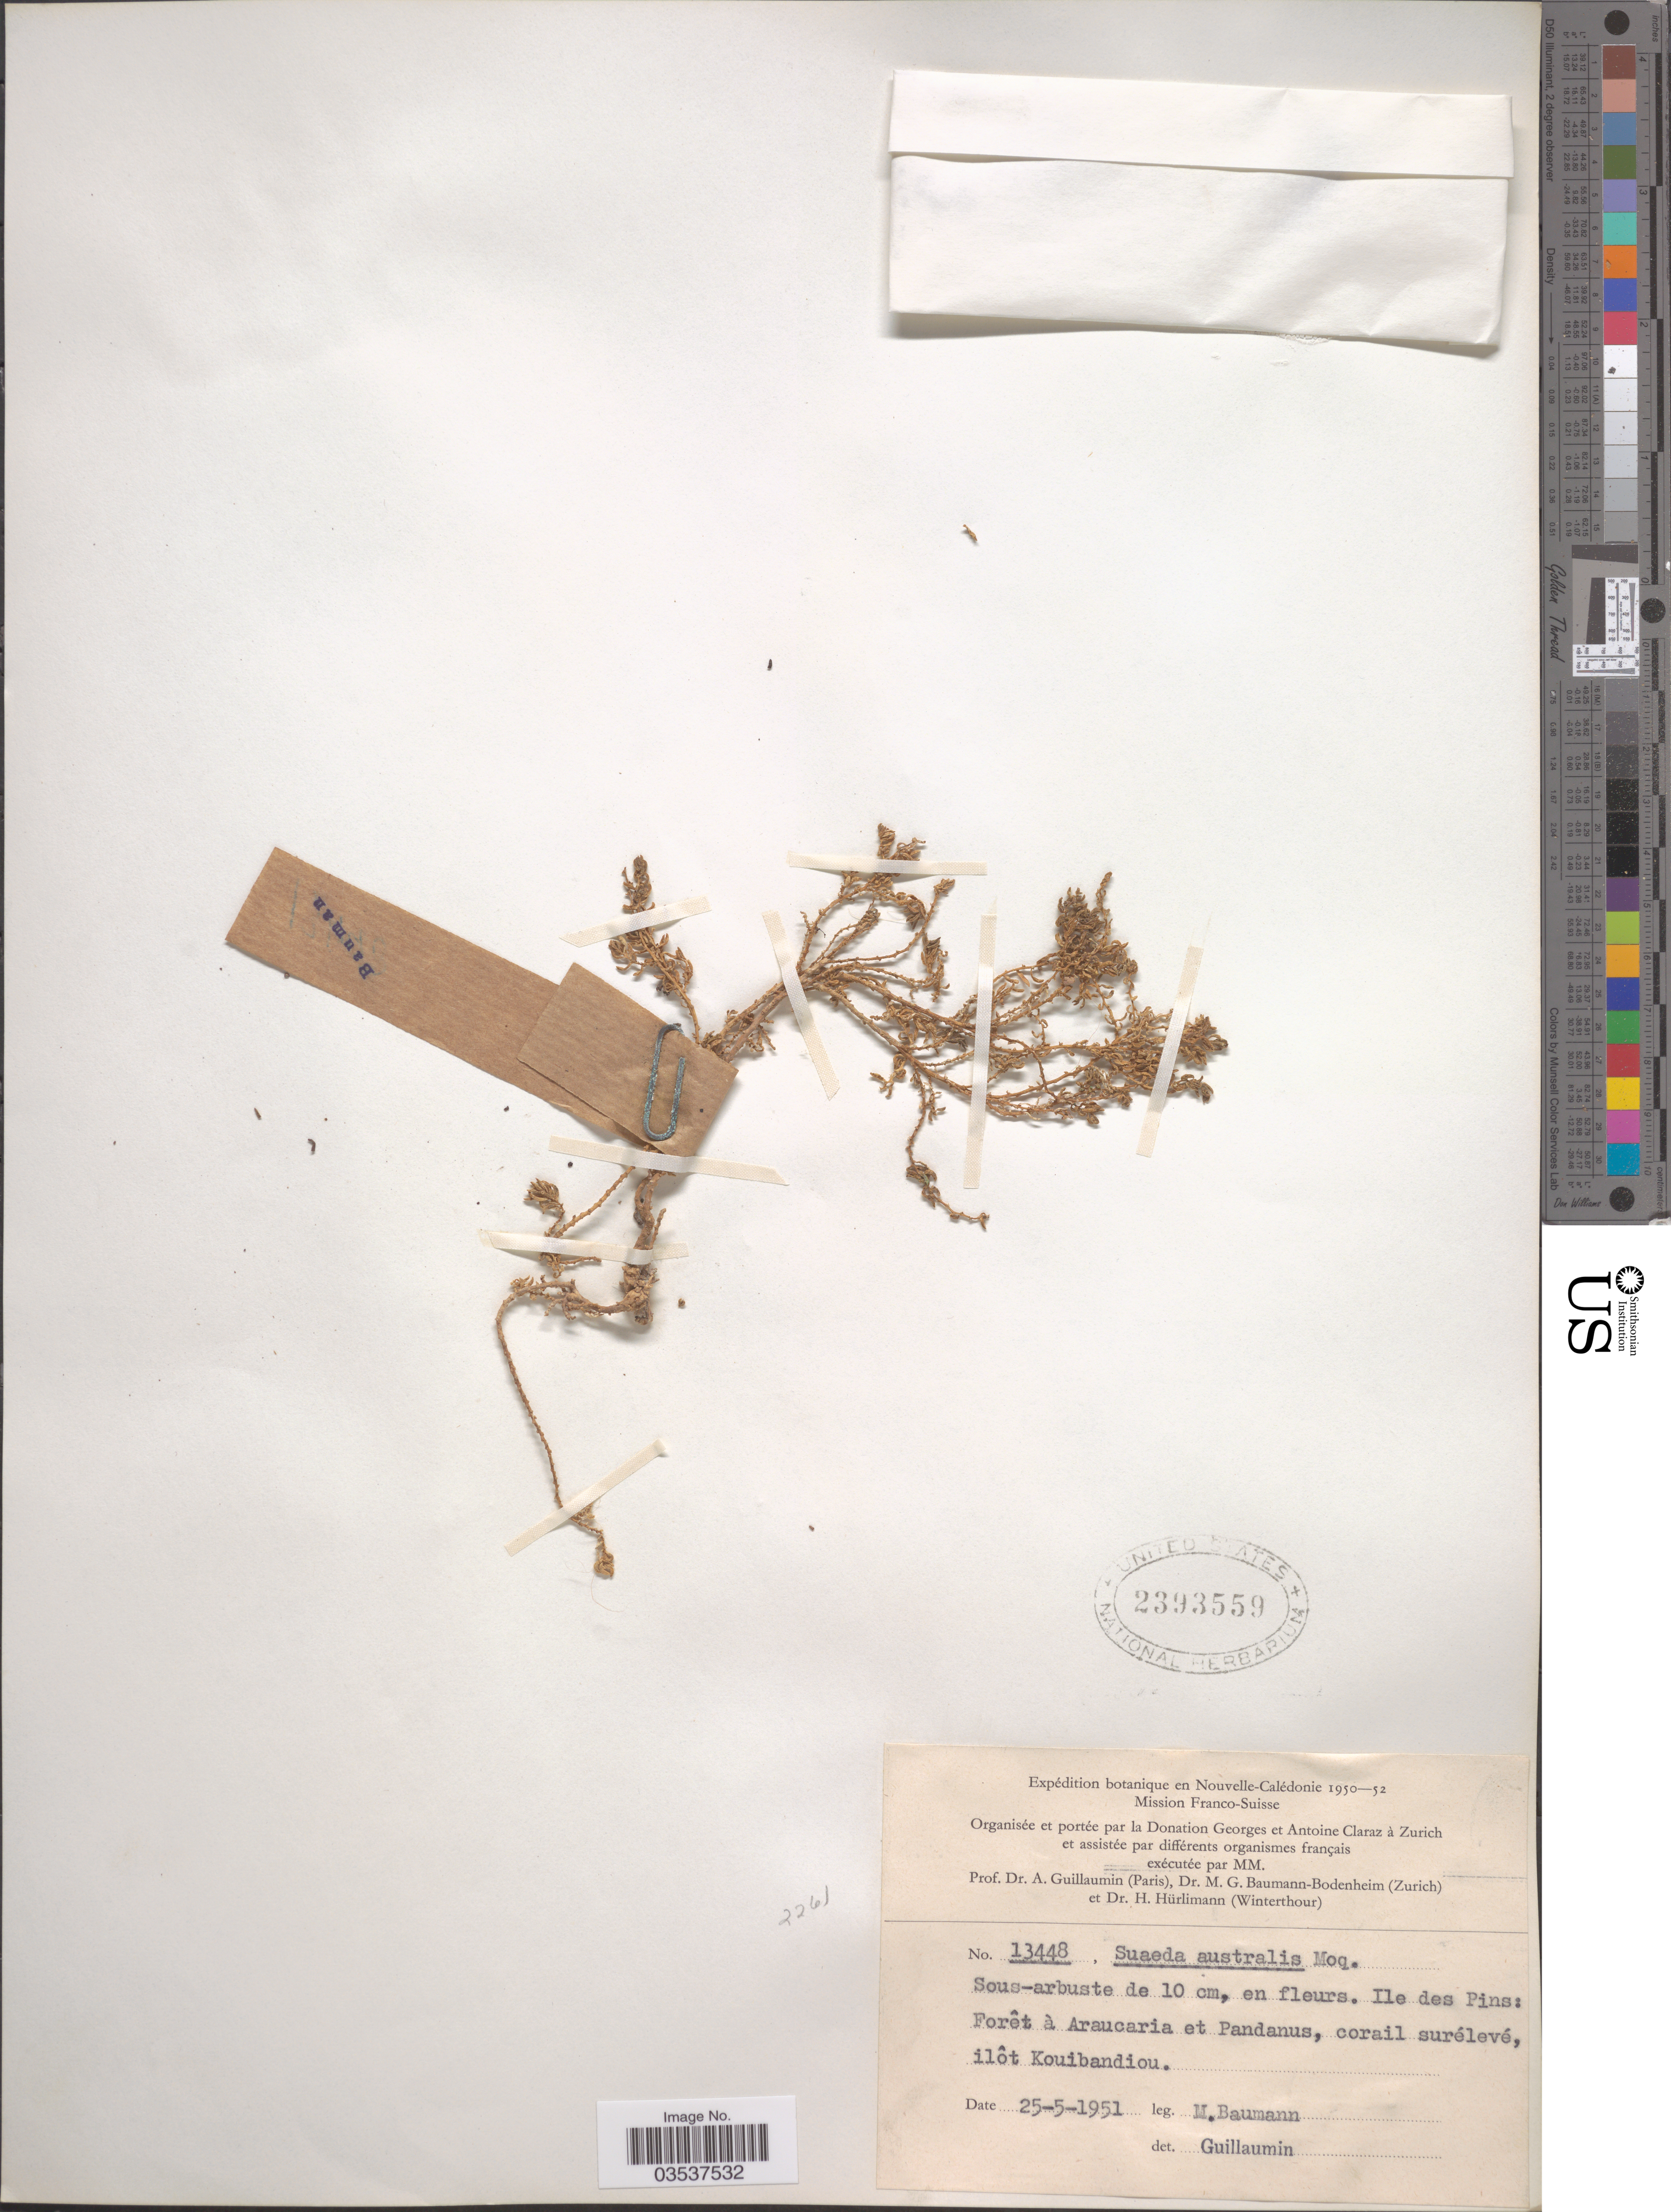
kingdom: Plantae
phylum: Tracheophyta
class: Magnoliopsida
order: Caryophyllales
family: Amaranthaceae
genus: Suaeda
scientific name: Suaeda australis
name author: (R. Br.) Moq.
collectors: M. Baumann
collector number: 13448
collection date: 1951-05-25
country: New Caledonia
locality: Nouvelle-Calédonie. Forêt à Araucaria et Pandanus, corail surélevé, ilôt Kouibandiou.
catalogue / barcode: US 2393559